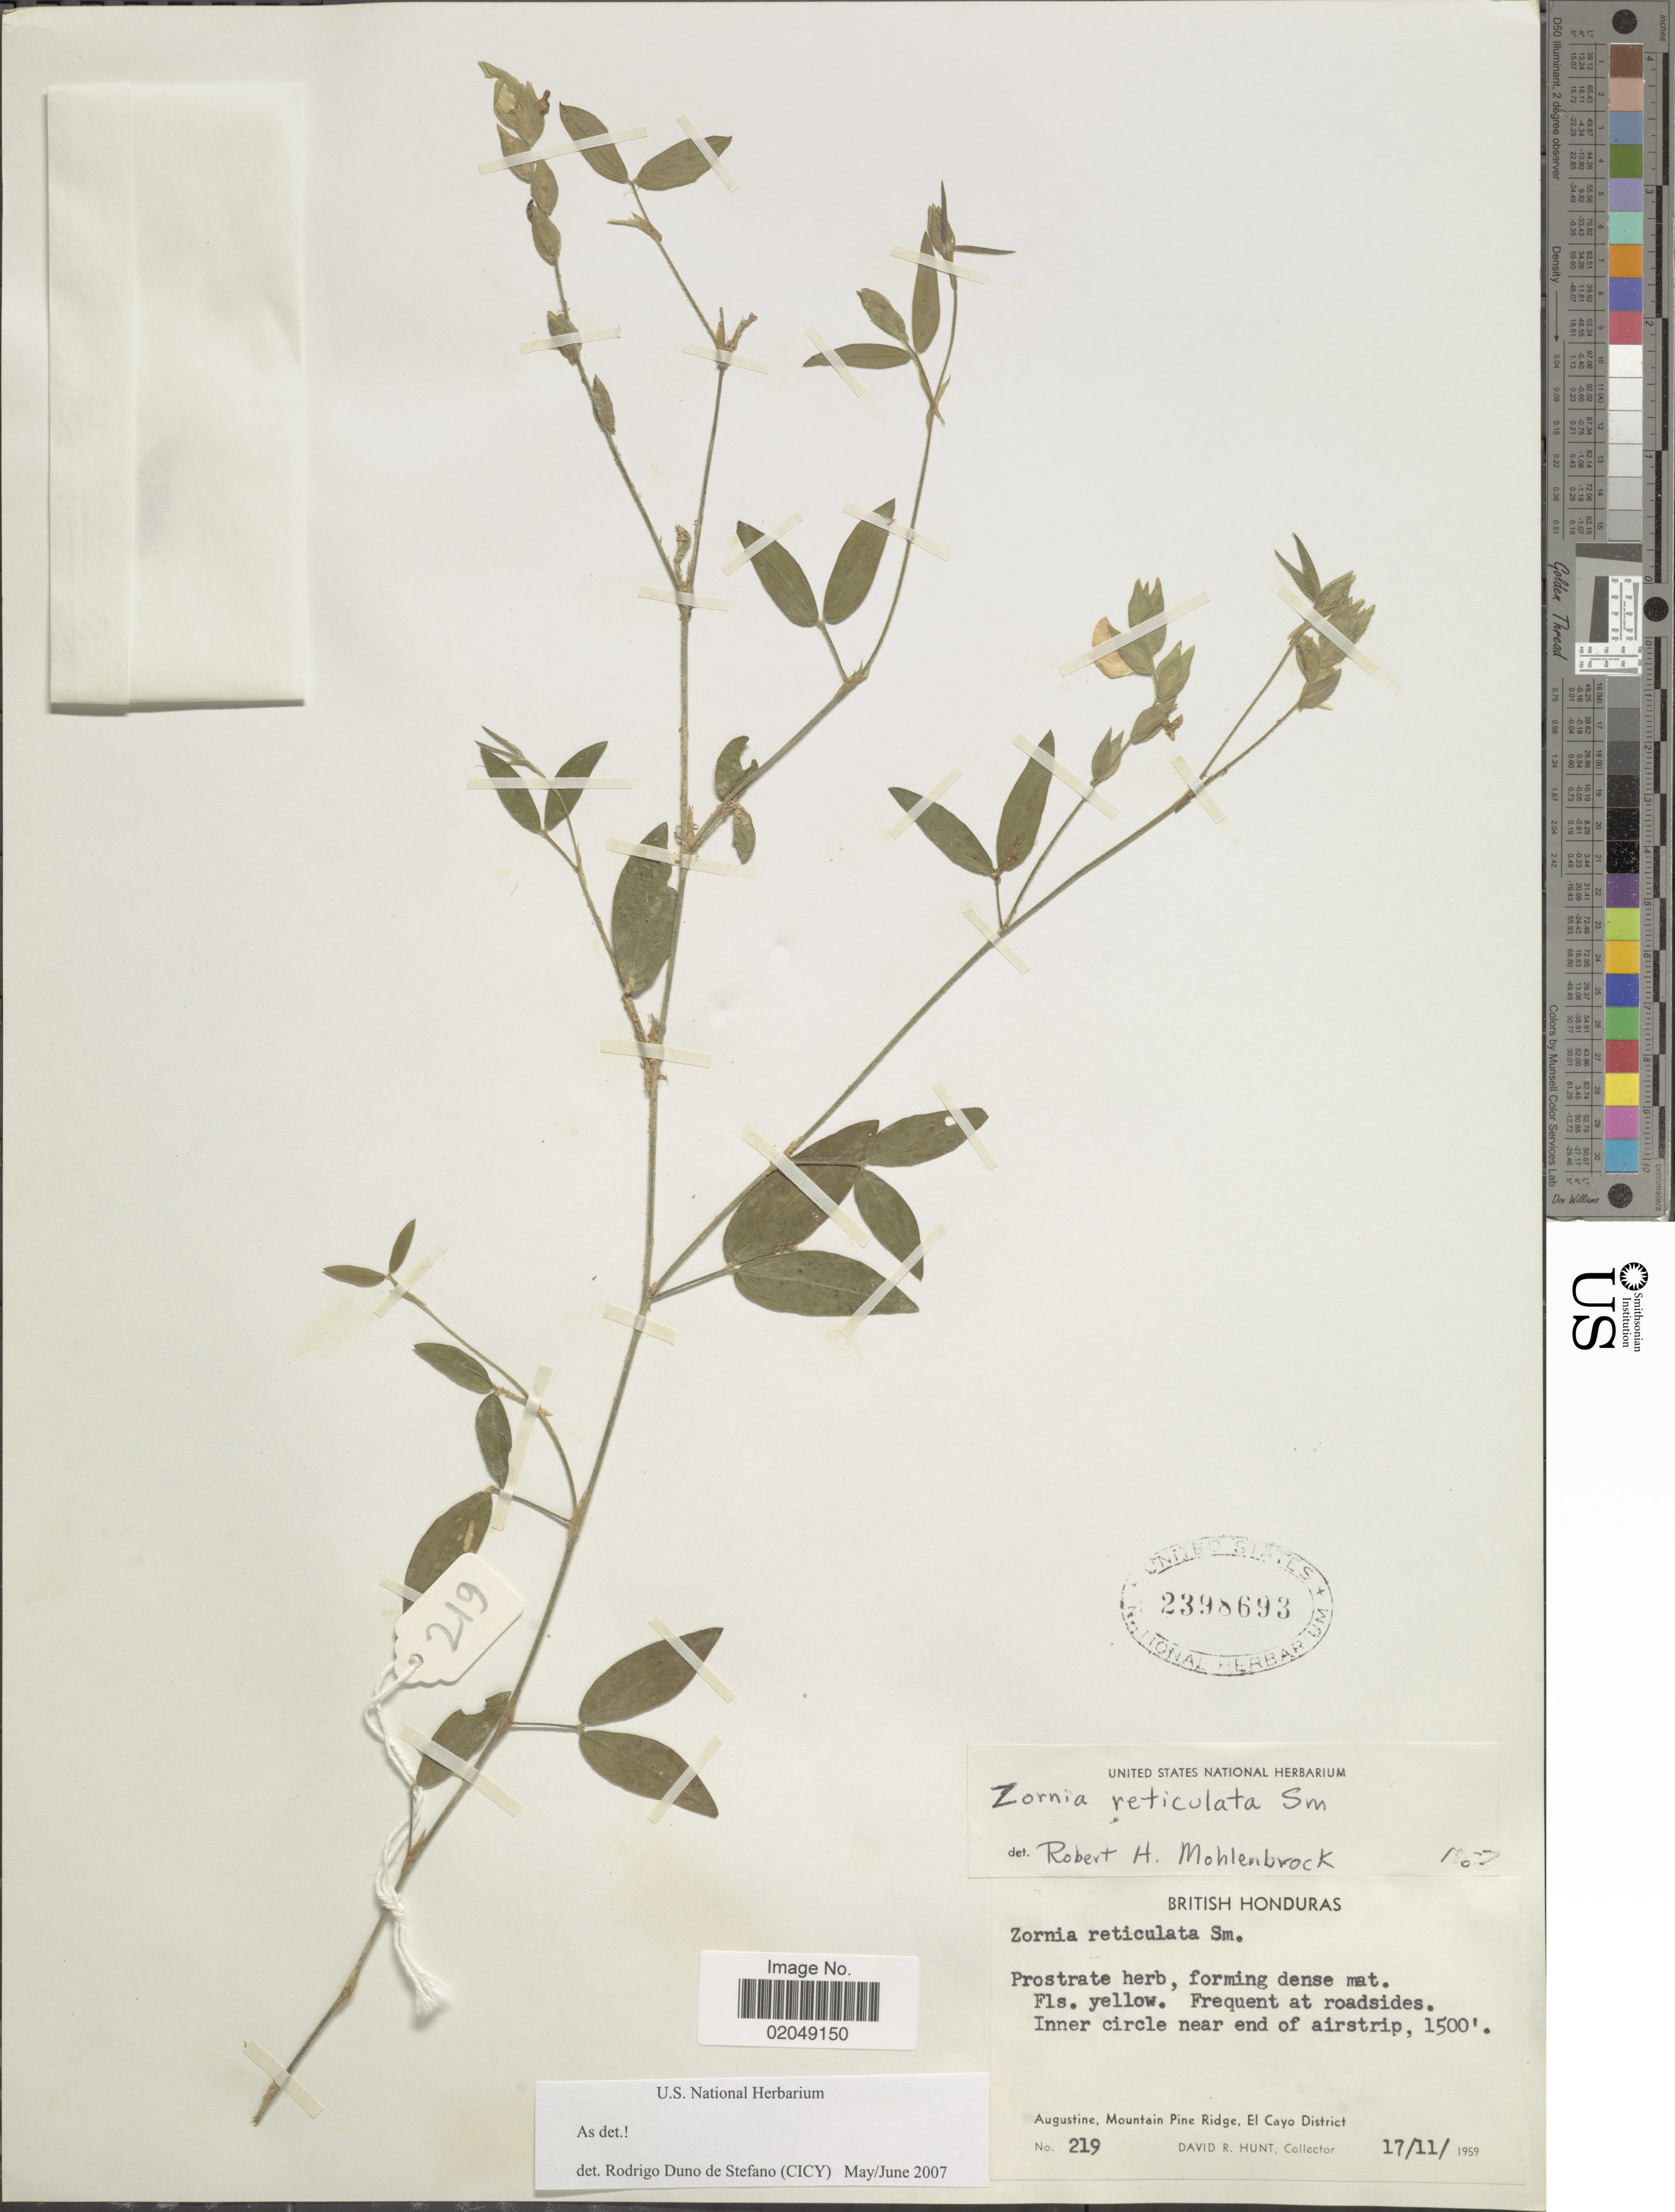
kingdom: Plantae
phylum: Tracheophyta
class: Magnoliopsida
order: Fabales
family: Fabaceae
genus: Zornia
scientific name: Zornia reticulata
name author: Sm.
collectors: D. R. Hunt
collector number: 219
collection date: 1959-11-17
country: Belize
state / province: Cayo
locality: Frequent at roadsides, inner circle near end of airstrip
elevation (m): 457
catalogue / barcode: US 2398693